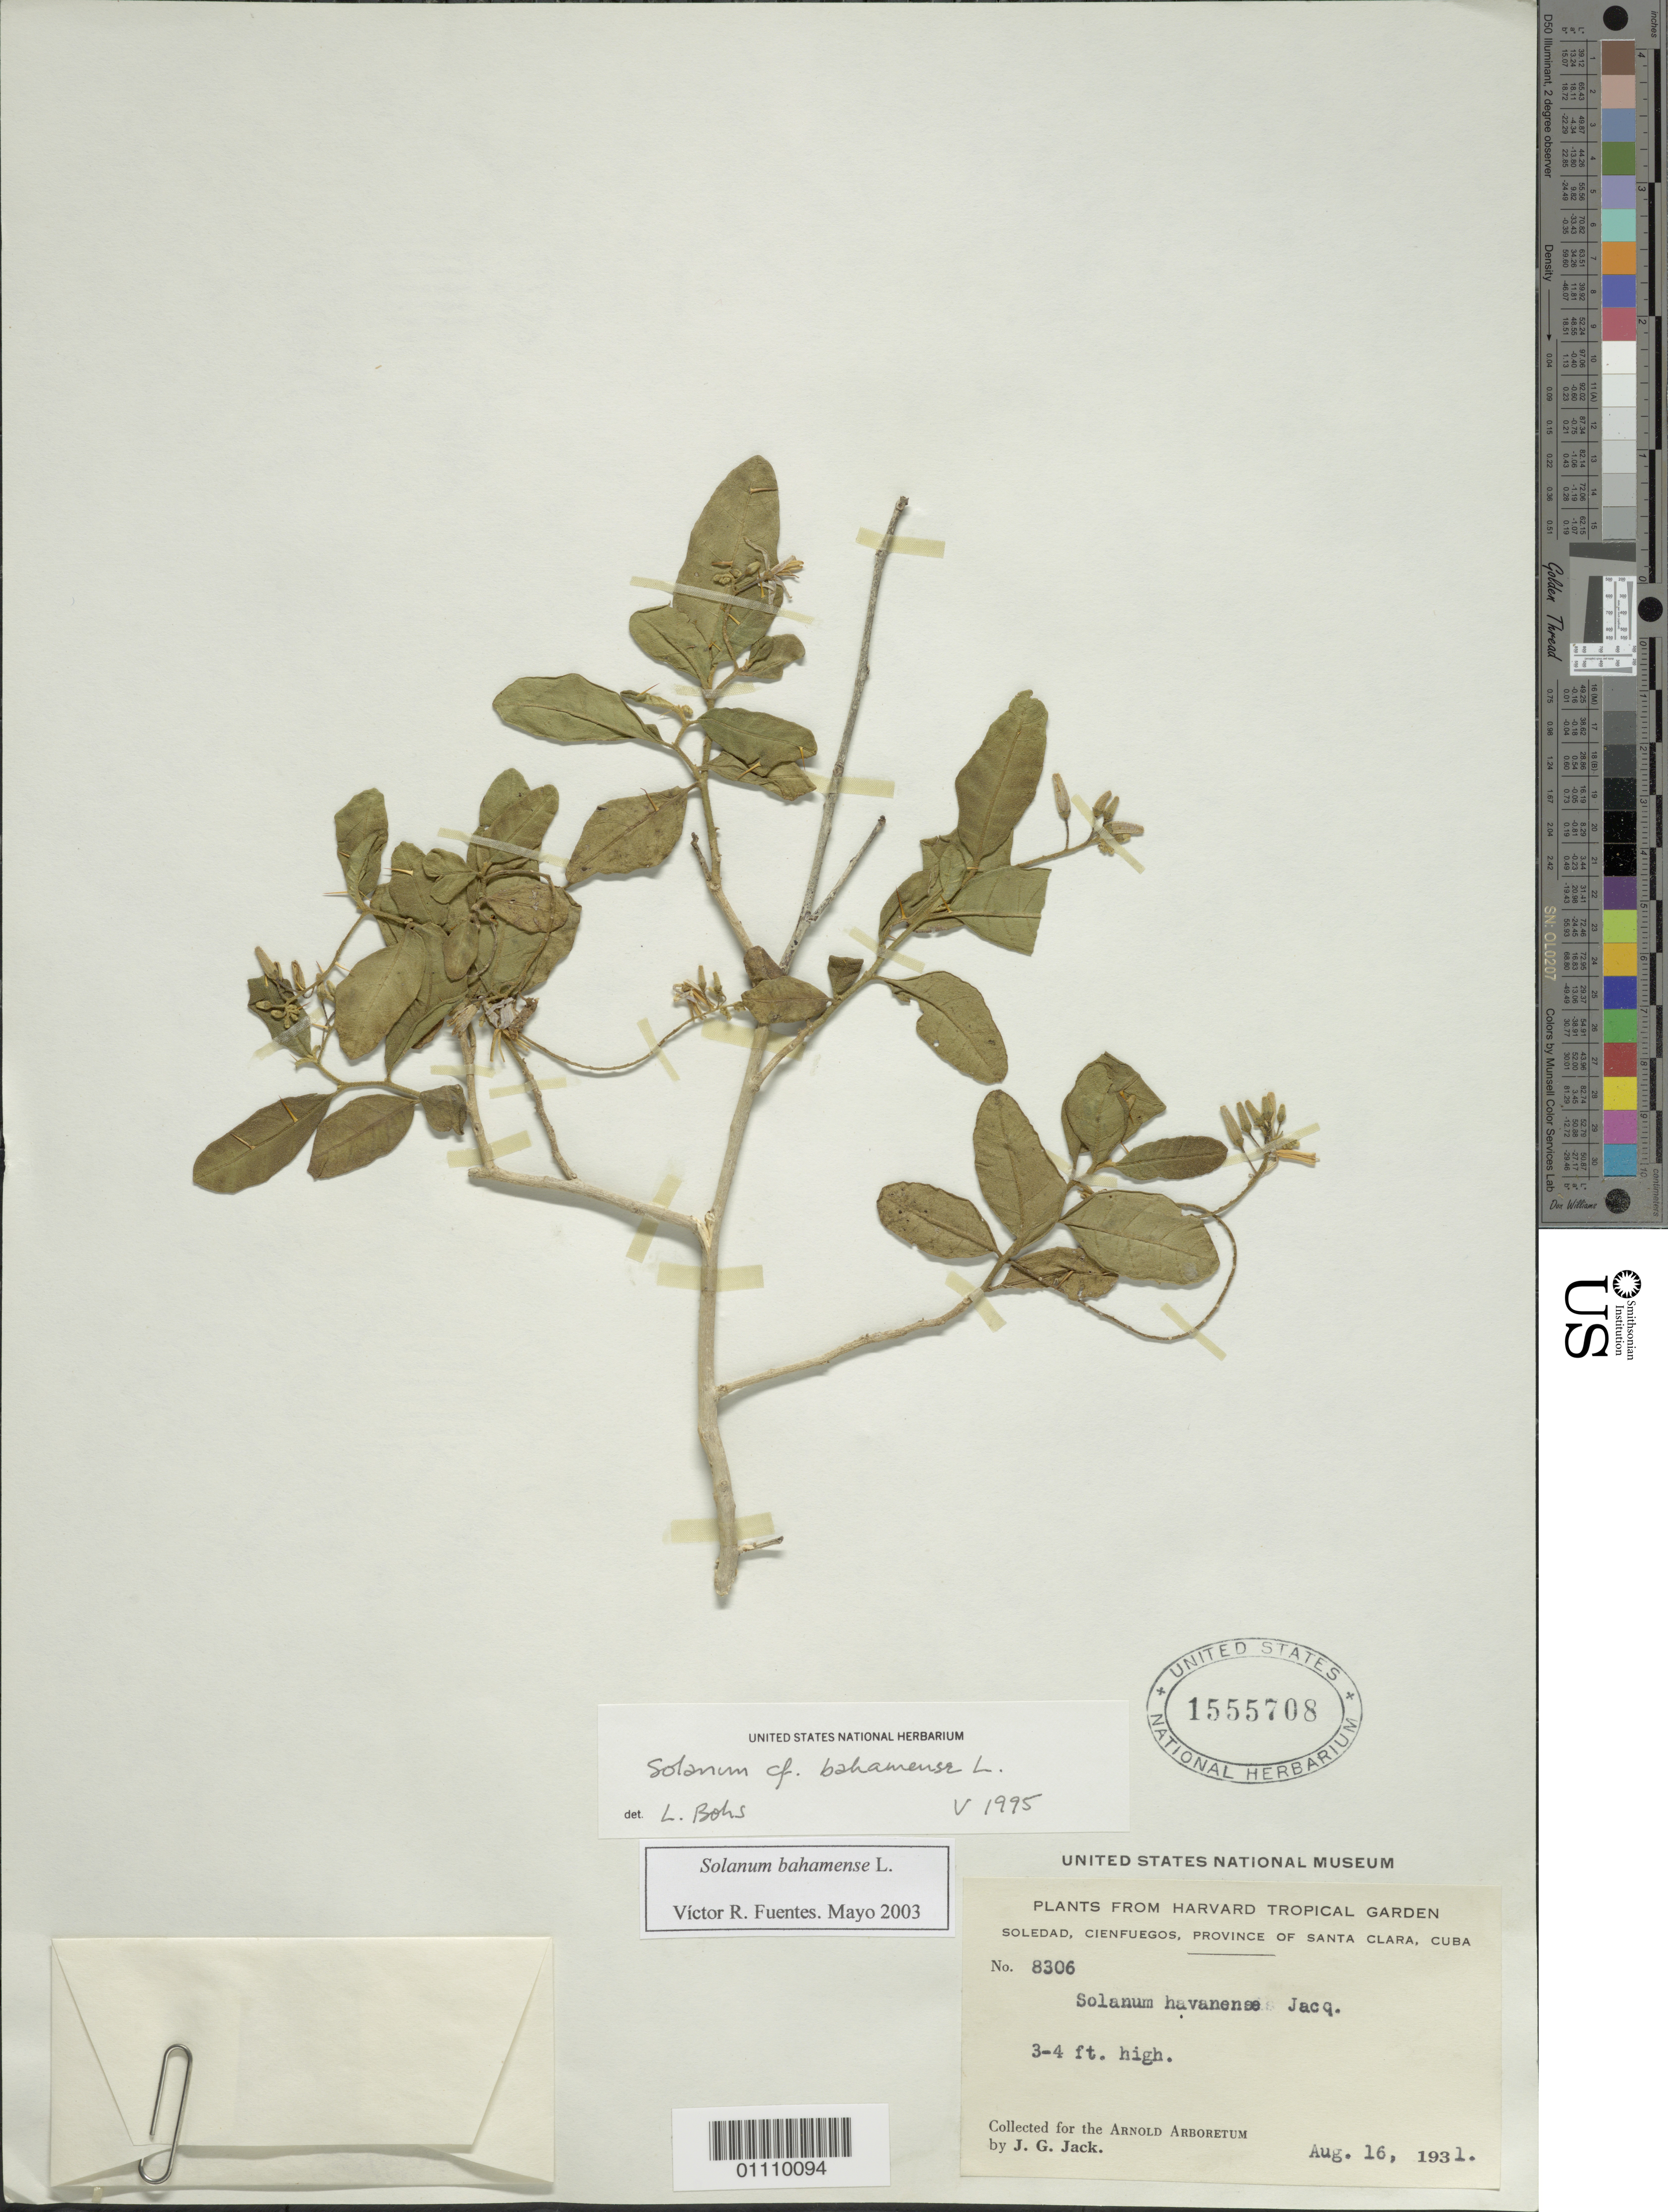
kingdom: Plantae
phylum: Tracheophyta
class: Magnoliopsida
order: Solanales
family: Solanaceae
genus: Solanum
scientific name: Solanum bahamense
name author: L.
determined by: Fuentes, V. R.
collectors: J. G. Jack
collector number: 8306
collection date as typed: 16 Aug 1931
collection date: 1931-08-16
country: Cuba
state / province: Cienfuegos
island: Cuba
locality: Soledad, Cienfuegos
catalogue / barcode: US 1555708